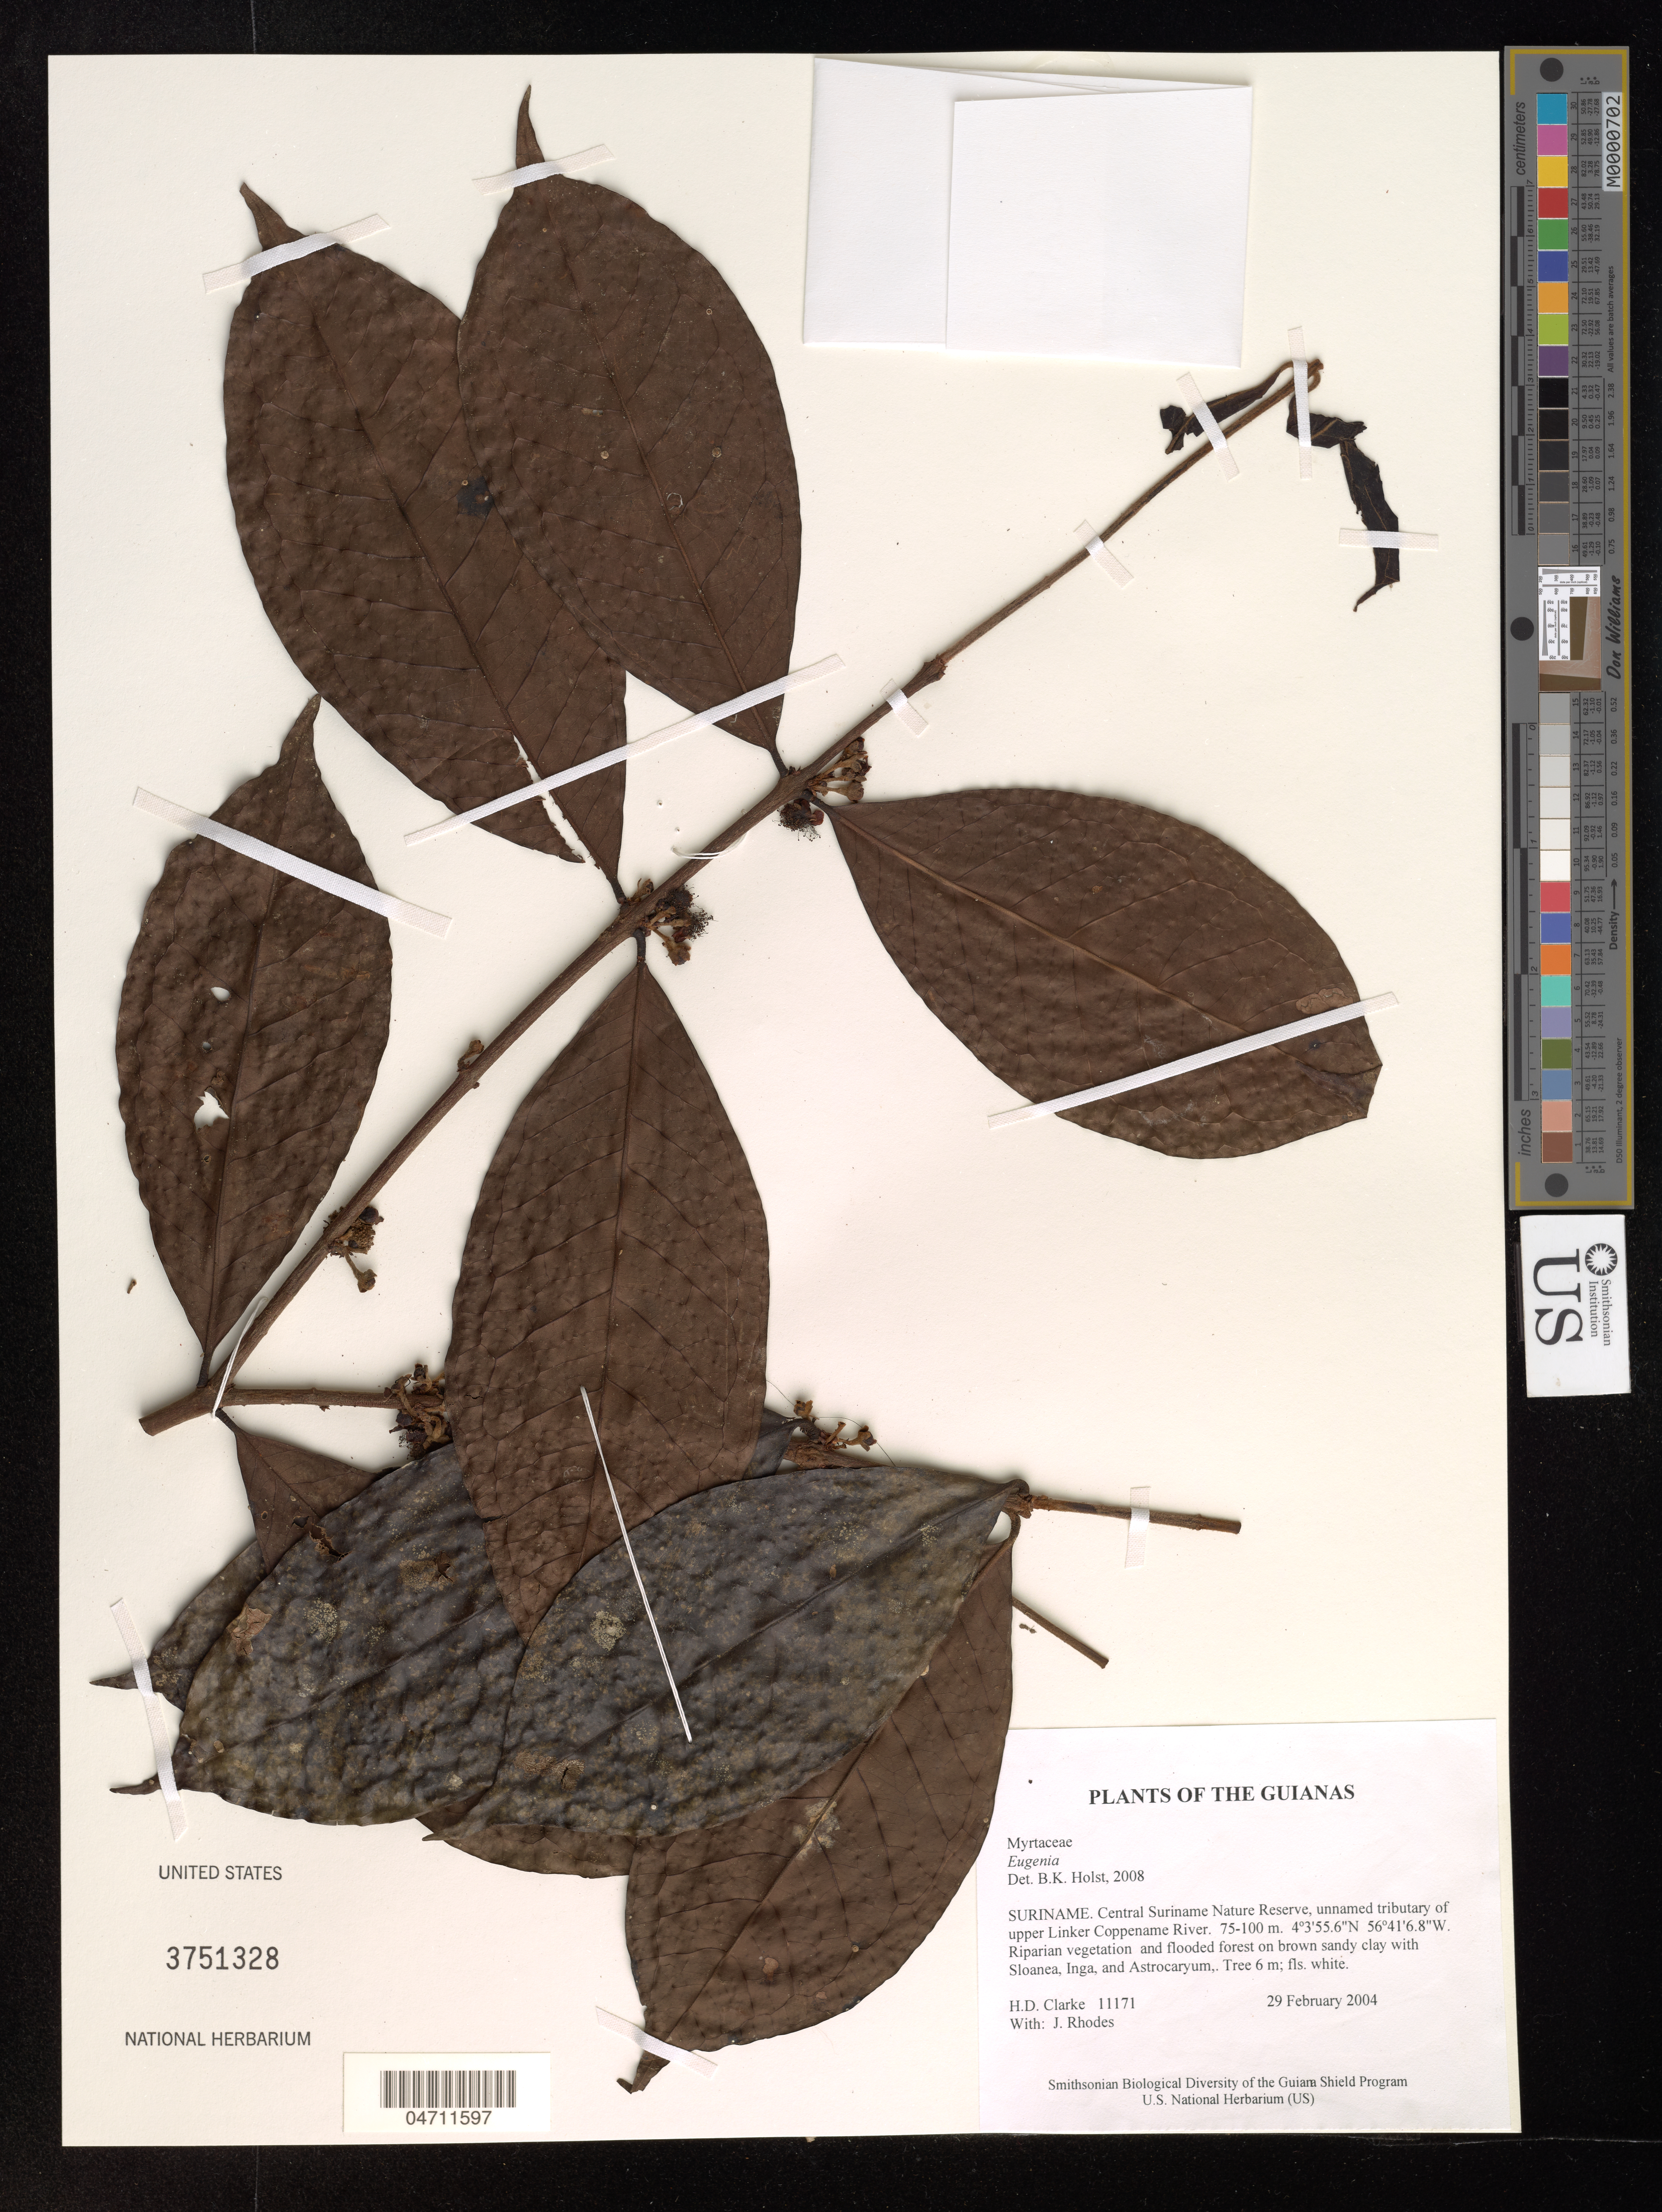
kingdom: Plantae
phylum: Tracheophyta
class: Magnoliopsida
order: Myrtales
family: Myrtaceae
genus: Eugenia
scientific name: Eugenia sp.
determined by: Holst, Bruce K.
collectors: H. D. Clarke & J. Rhodes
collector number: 11171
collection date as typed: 29 February 2004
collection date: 2004-02-29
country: Suriname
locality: Central Suriname Nature Reserve, unnamed tributary of upper Linker Coppename River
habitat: Riparian vegetation and flooded forest on brown sandy clay with Sloanea, Inga, and Astrocaryum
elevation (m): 75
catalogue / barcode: US 3751328